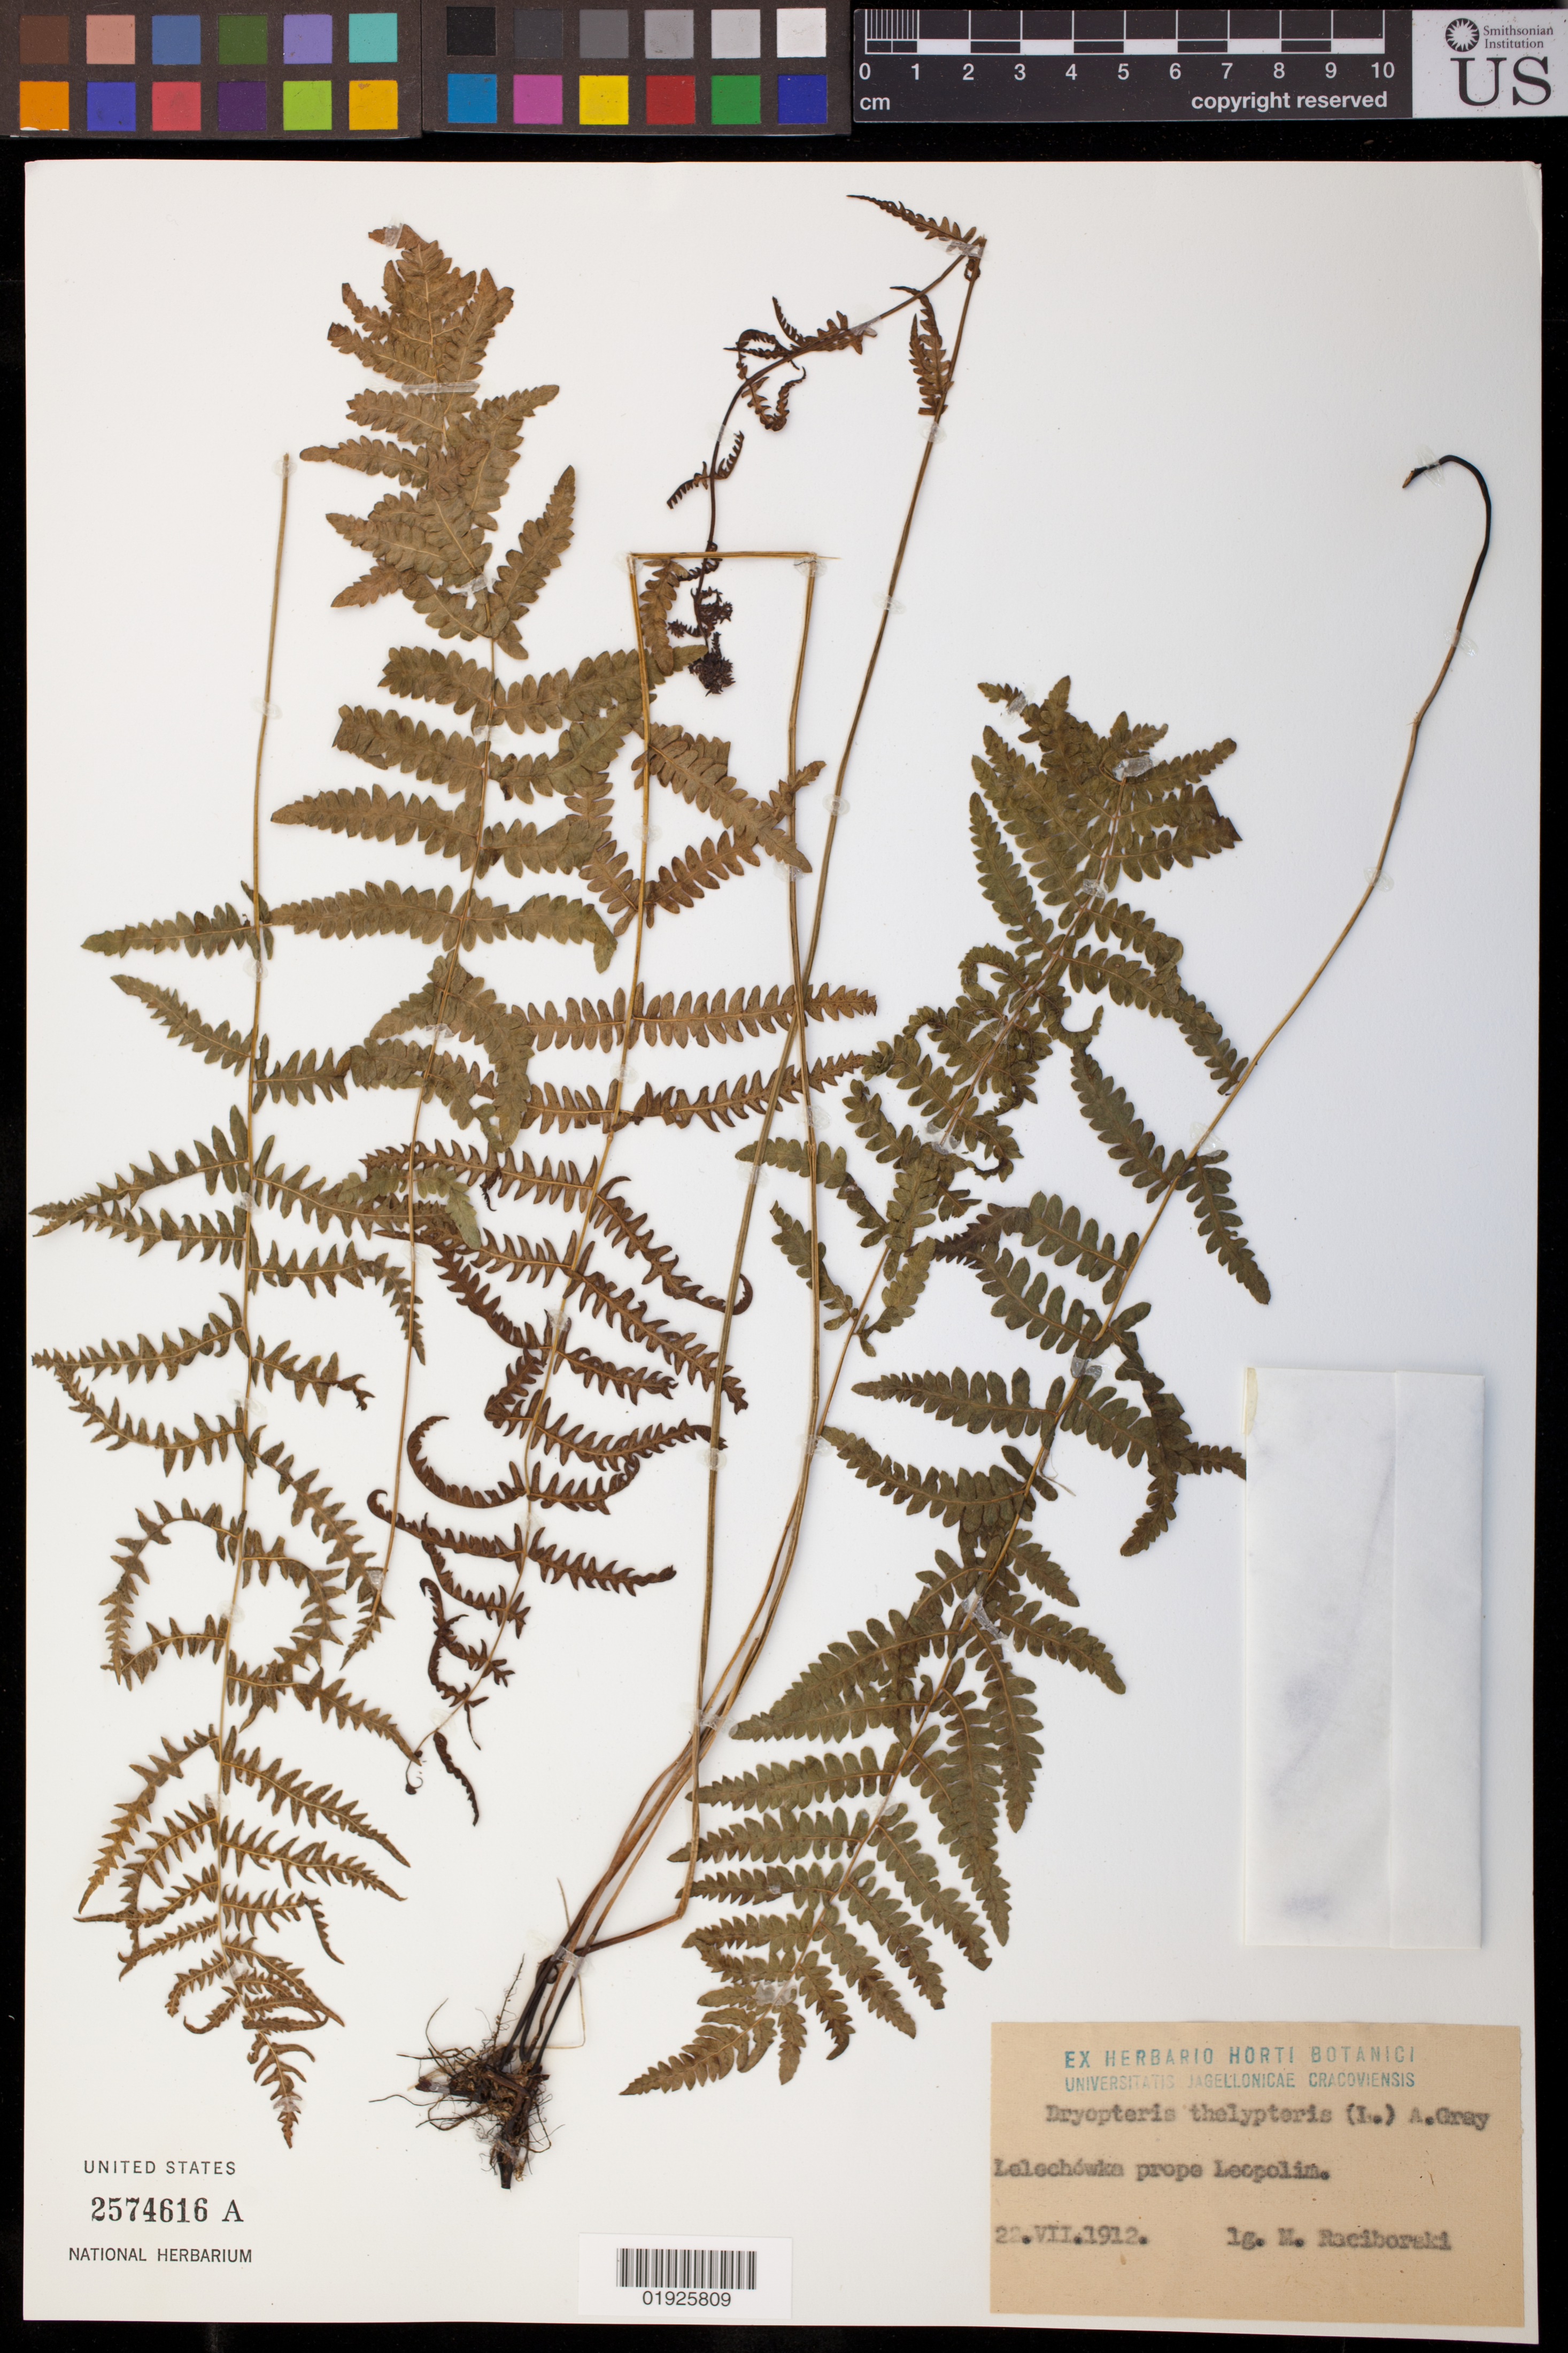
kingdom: Plantae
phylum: Tracheophyta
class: Polypodiopsida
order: Polypodiales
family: Thelypteridaceae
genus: Thelypteris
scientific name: Thelypteris palustris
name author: (Salisb.) Schott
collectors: M. Raciborski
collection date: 1912-07-22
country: Ukraine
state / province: L'viv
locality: Lelechowka prope Leopolim.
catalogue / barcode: US 2574616A